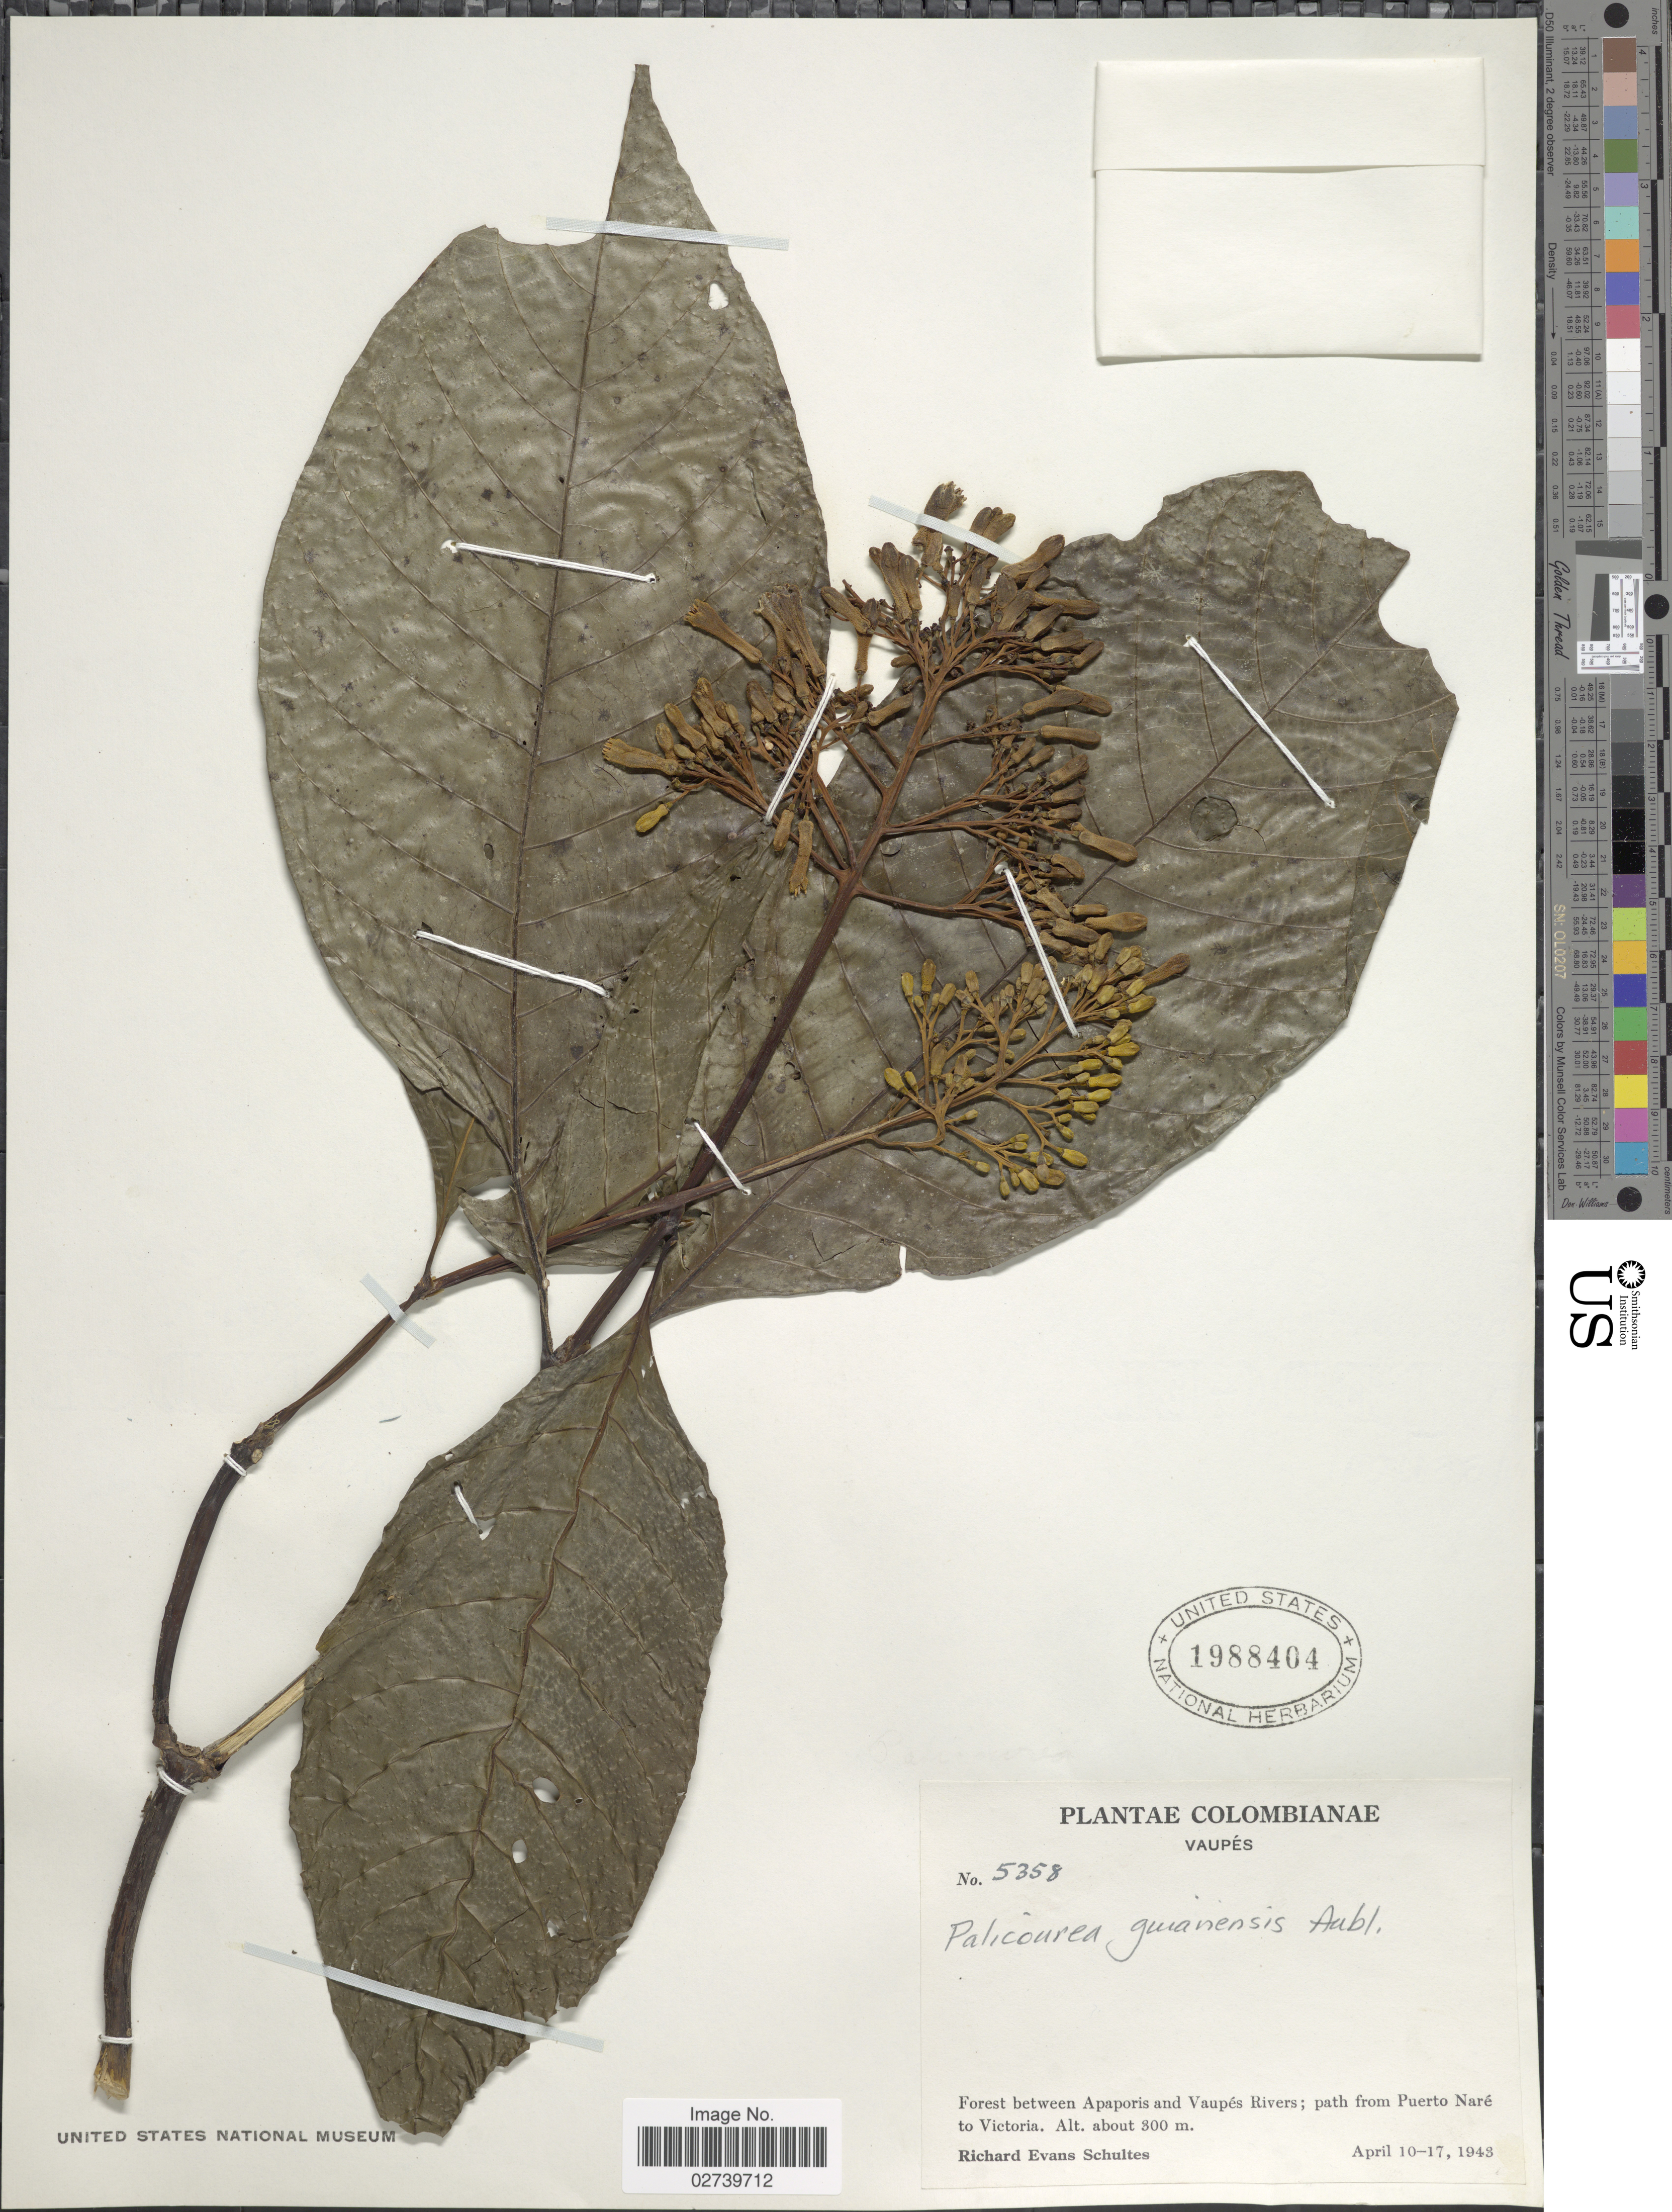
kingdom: Plantae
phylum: Tracheophyta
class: Magnoliopsida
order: Gentianales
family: Rubiaceae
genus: Palicourea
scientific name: Palicourea guianensis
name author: Aubl.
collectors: R. E. Schultes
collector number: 5358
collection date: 1943-04-10/1943-04-17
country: Colombia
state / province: Vaupés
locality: Between Apaporis and Vaupés Rivers; path from Puerto Naré to Victoria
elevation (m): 300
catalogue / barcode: US 1988404